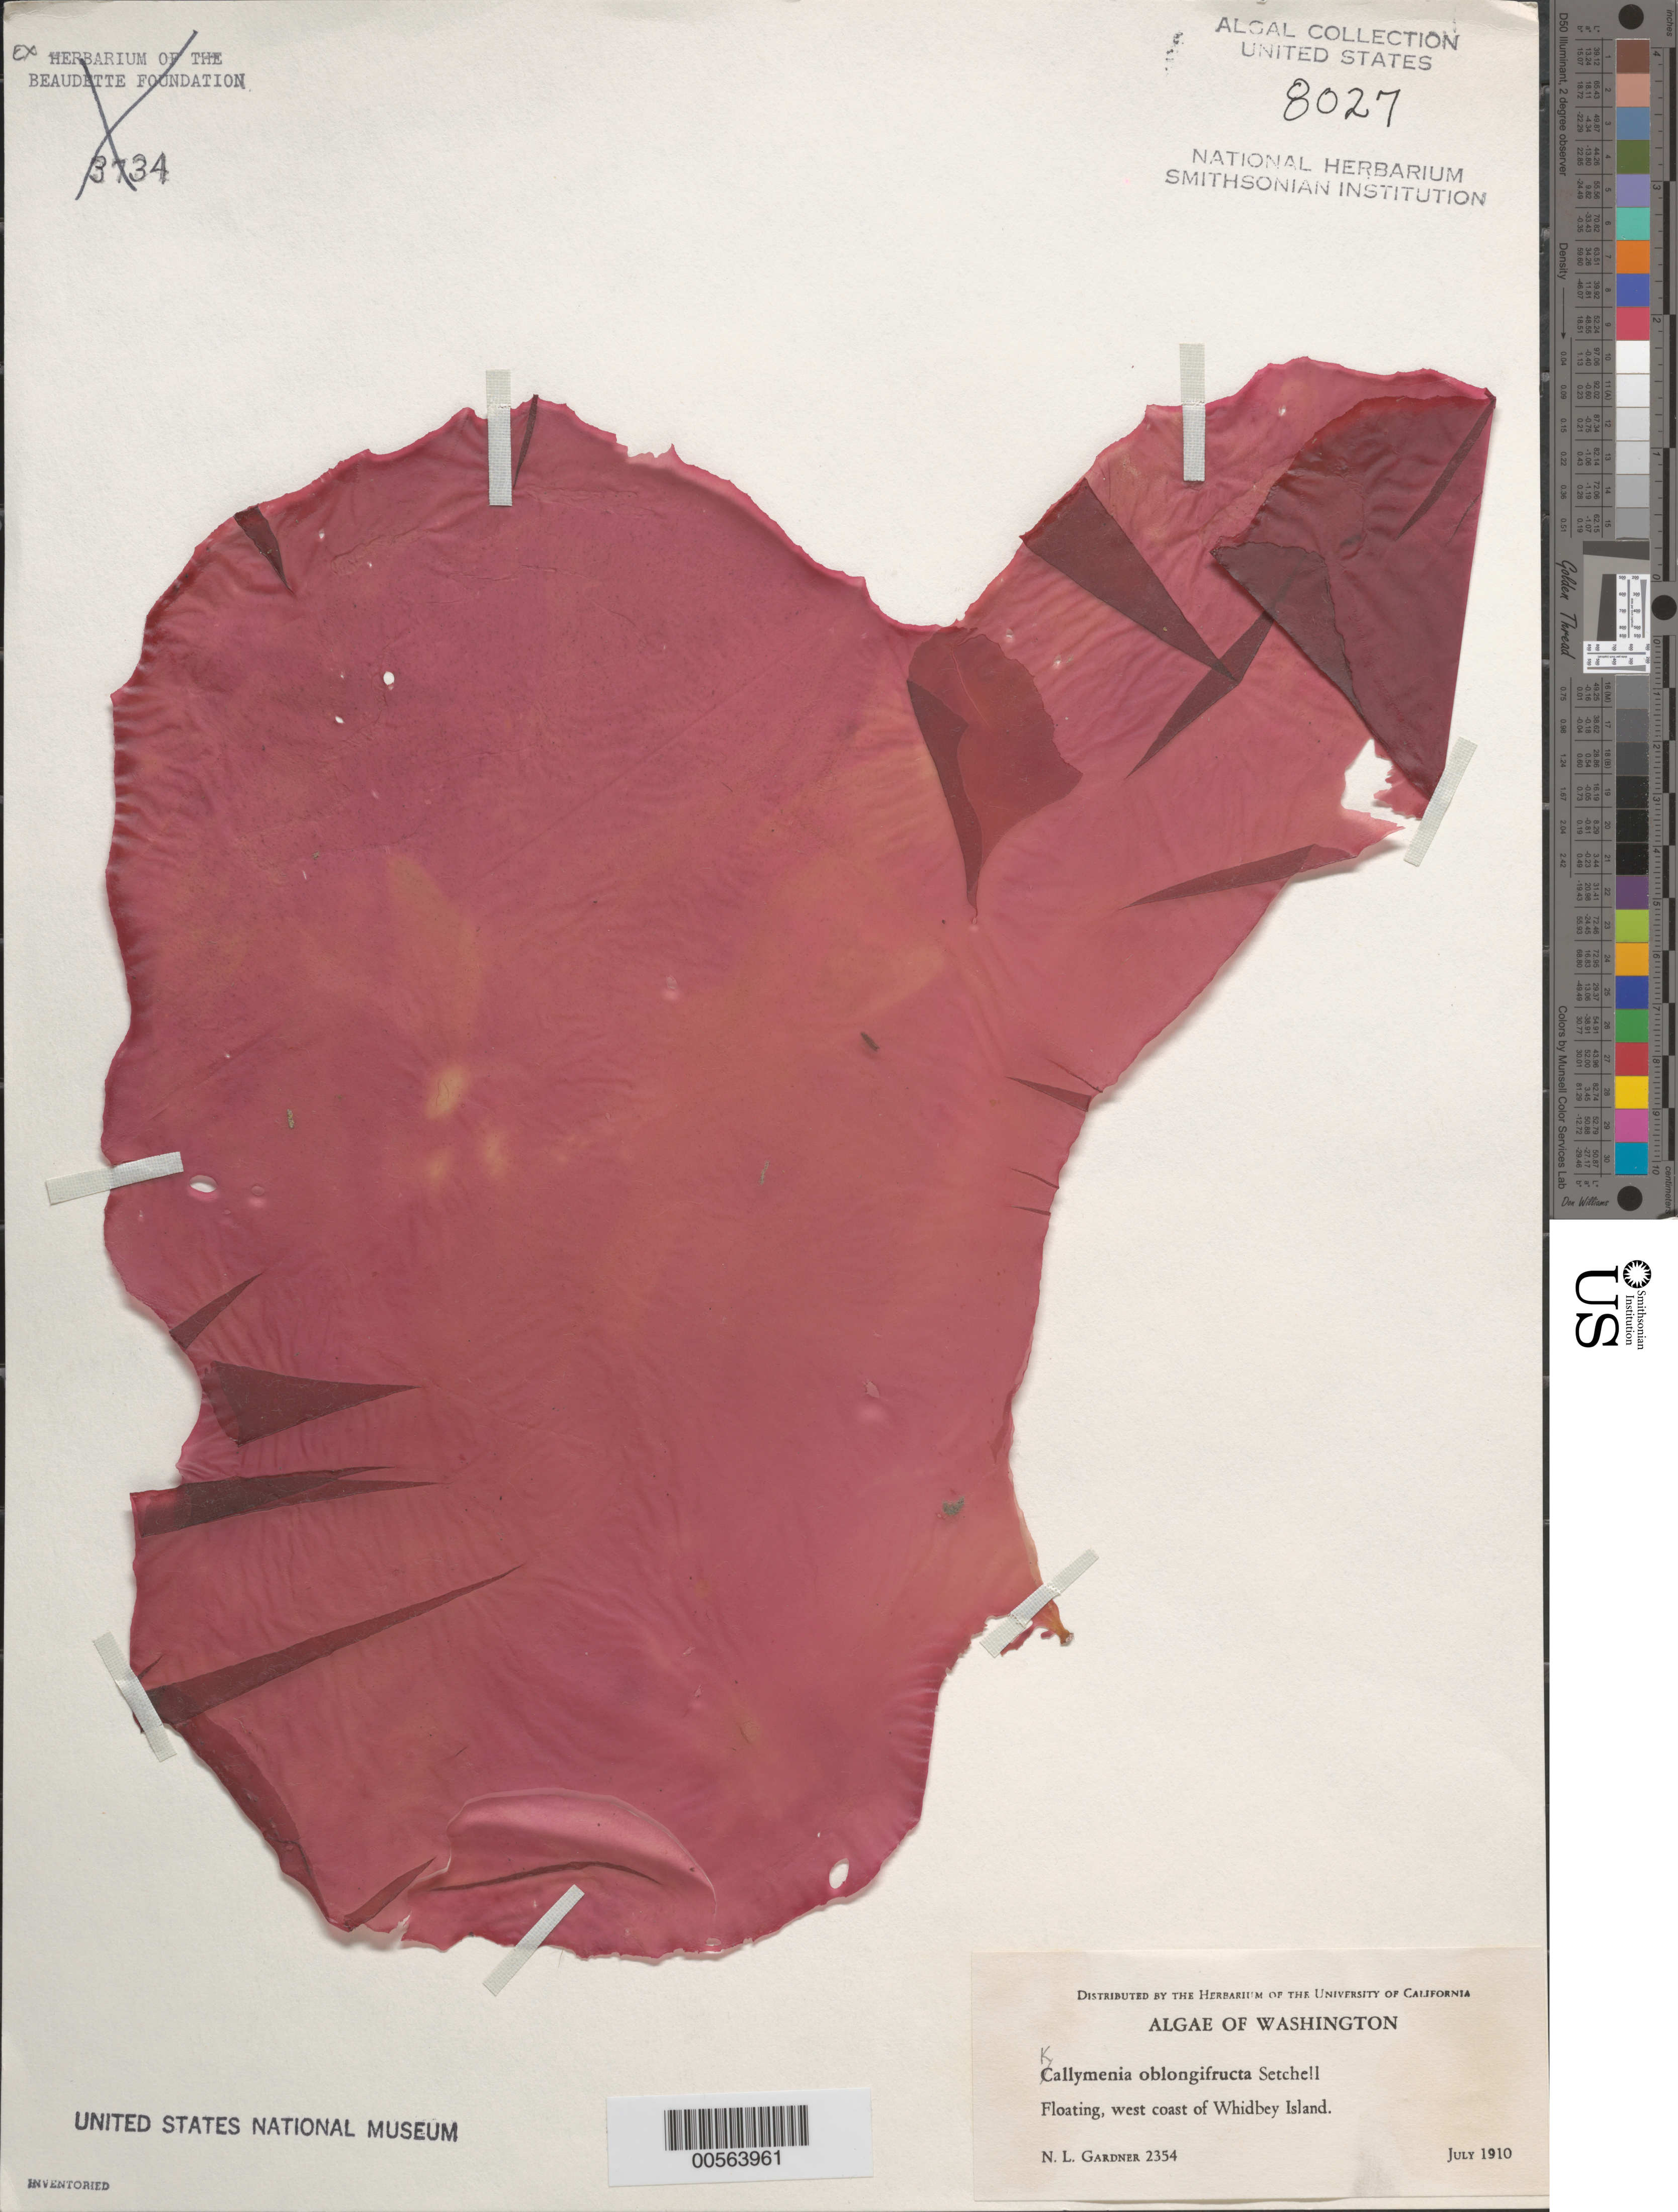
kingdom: Plantae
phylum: Rhodophyta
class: Florideophyceae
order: Gigartinales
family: Kallymeniaceae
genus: Erythrophyllum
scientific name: Erythrophyllum oblongifructum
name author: (Setchell) G.W. Saunders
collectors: N. Gardner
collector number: NLG 2354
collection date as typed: Jul 1910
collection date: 1910-07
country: United States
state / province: Washington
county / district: Island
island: Whidbey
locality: West coast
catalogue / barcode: US 8027